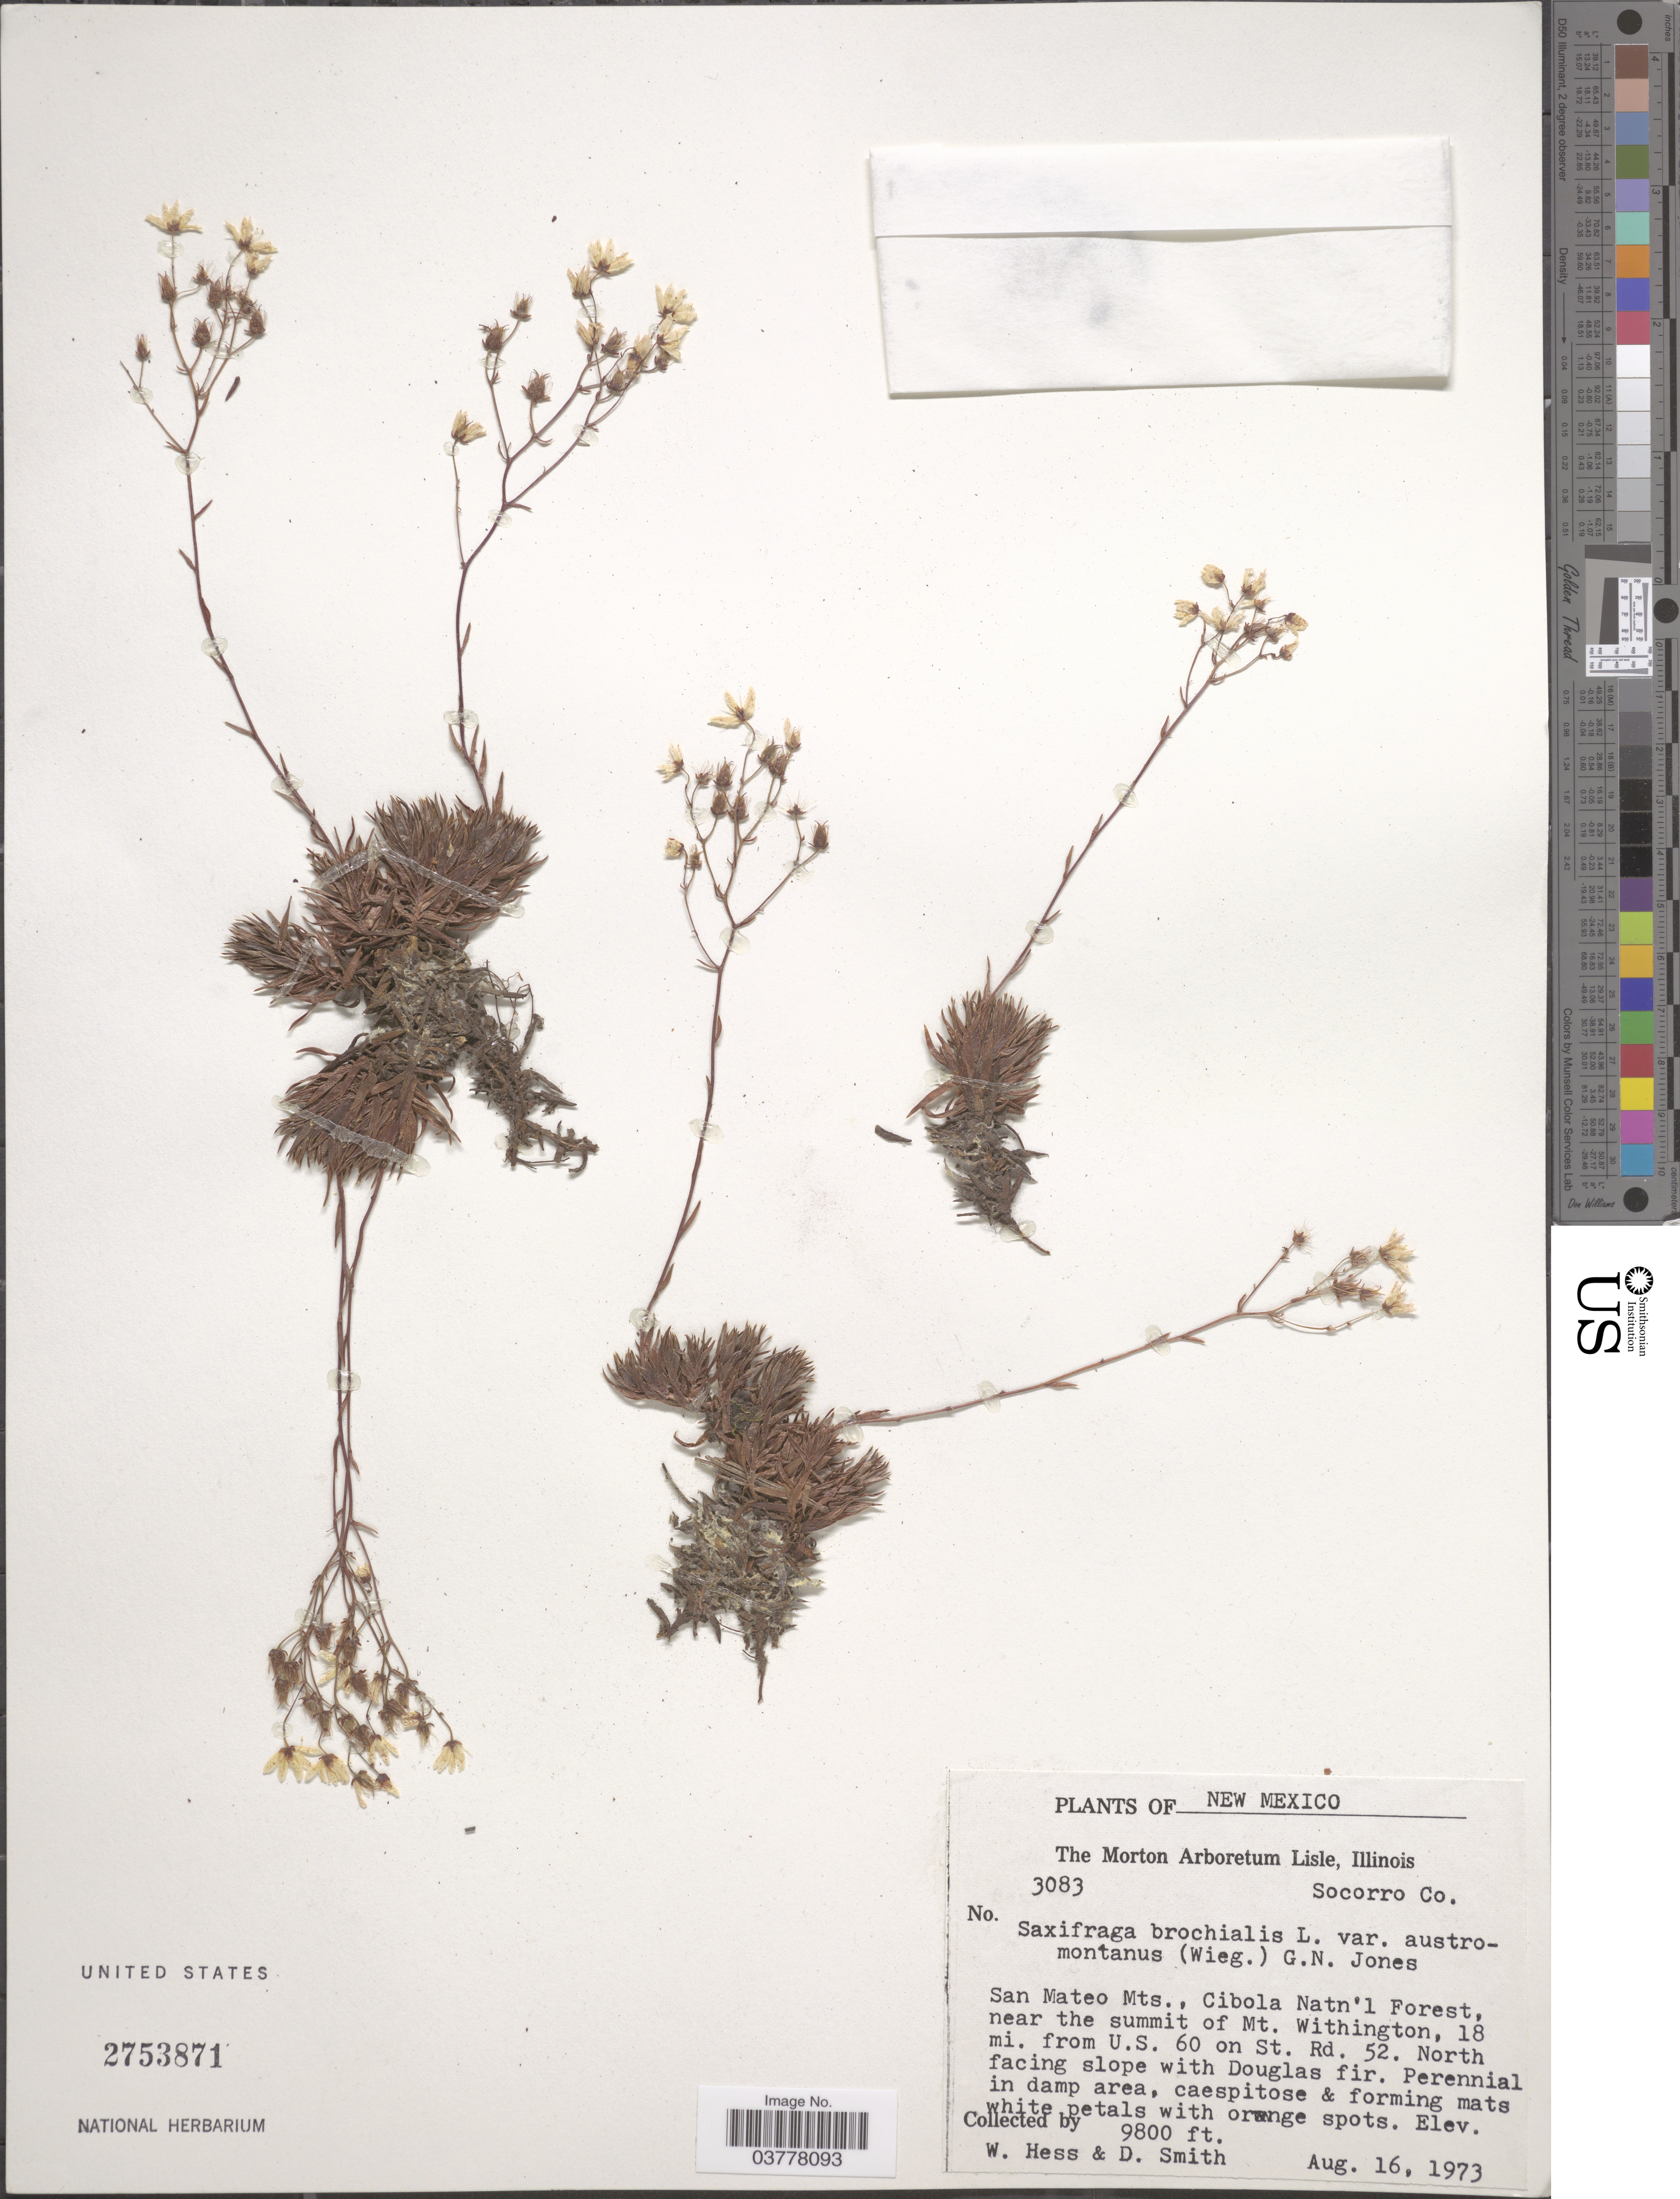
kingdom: Plantae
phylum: Tracheophyta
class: Magnoliopsida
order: Saxifragales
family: Saxifragaceae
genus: Saxifraga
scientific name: Saxifraga bronchialis subsp. austromontana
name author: (Wiegand) Piper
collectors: W. Hess & D. Smith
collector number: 3083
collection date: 1973-08-16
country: United States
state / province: New Mexico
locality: Socorro Co. San Mateo Mts., Cibola Natn'l Forest, near the summit of Mt. Withington, 18 mi. from U.S. 60 on St. Rd. 52. North facing slope with Douglas fir.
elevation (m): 2987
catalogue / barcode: US 2753871